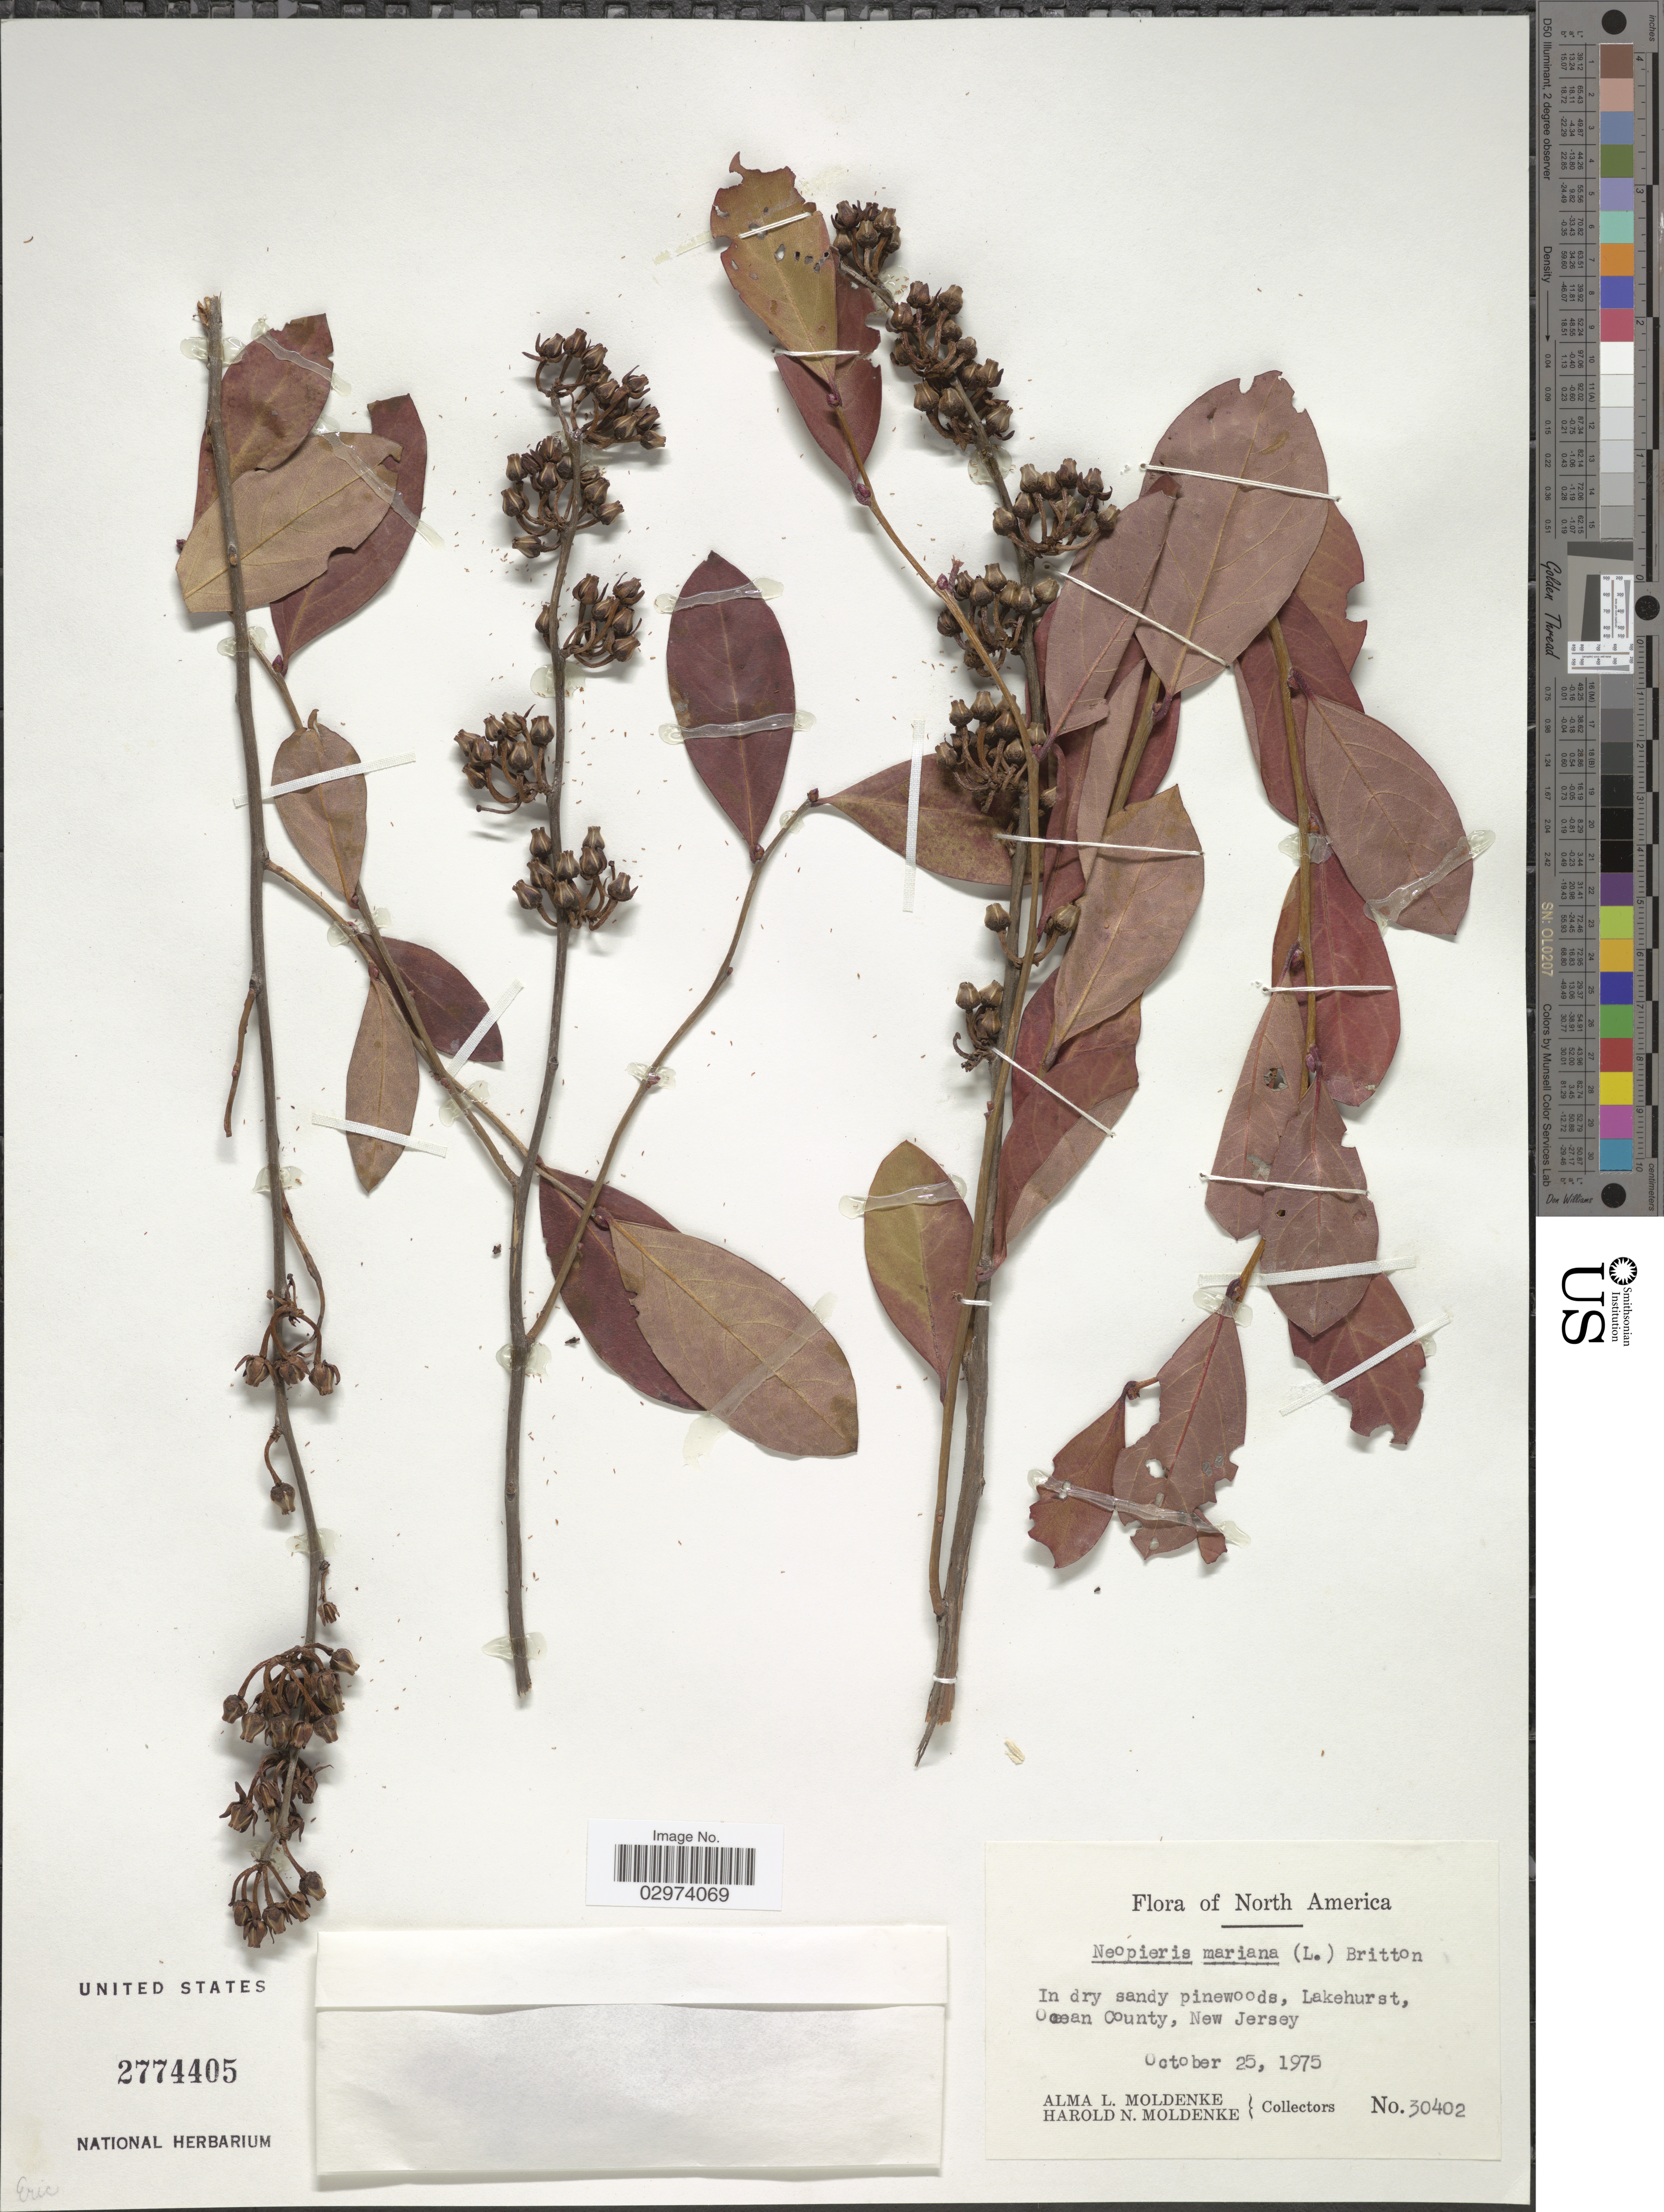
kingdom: Plantae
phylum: Tracheophyta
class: Magnoliopsida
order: Ericales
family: Ericaceae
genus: Lyonia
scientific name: Lyonia mariana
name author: (L.) D. Don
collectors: A. L. Moldenke & H. N. Moldenke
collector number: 30402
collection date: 1975-10-25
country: United States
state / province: New Jersey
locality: In dry sandy pinewoods, Lakehurst, Ocean County, New Jersey.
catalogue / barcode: US 2774405